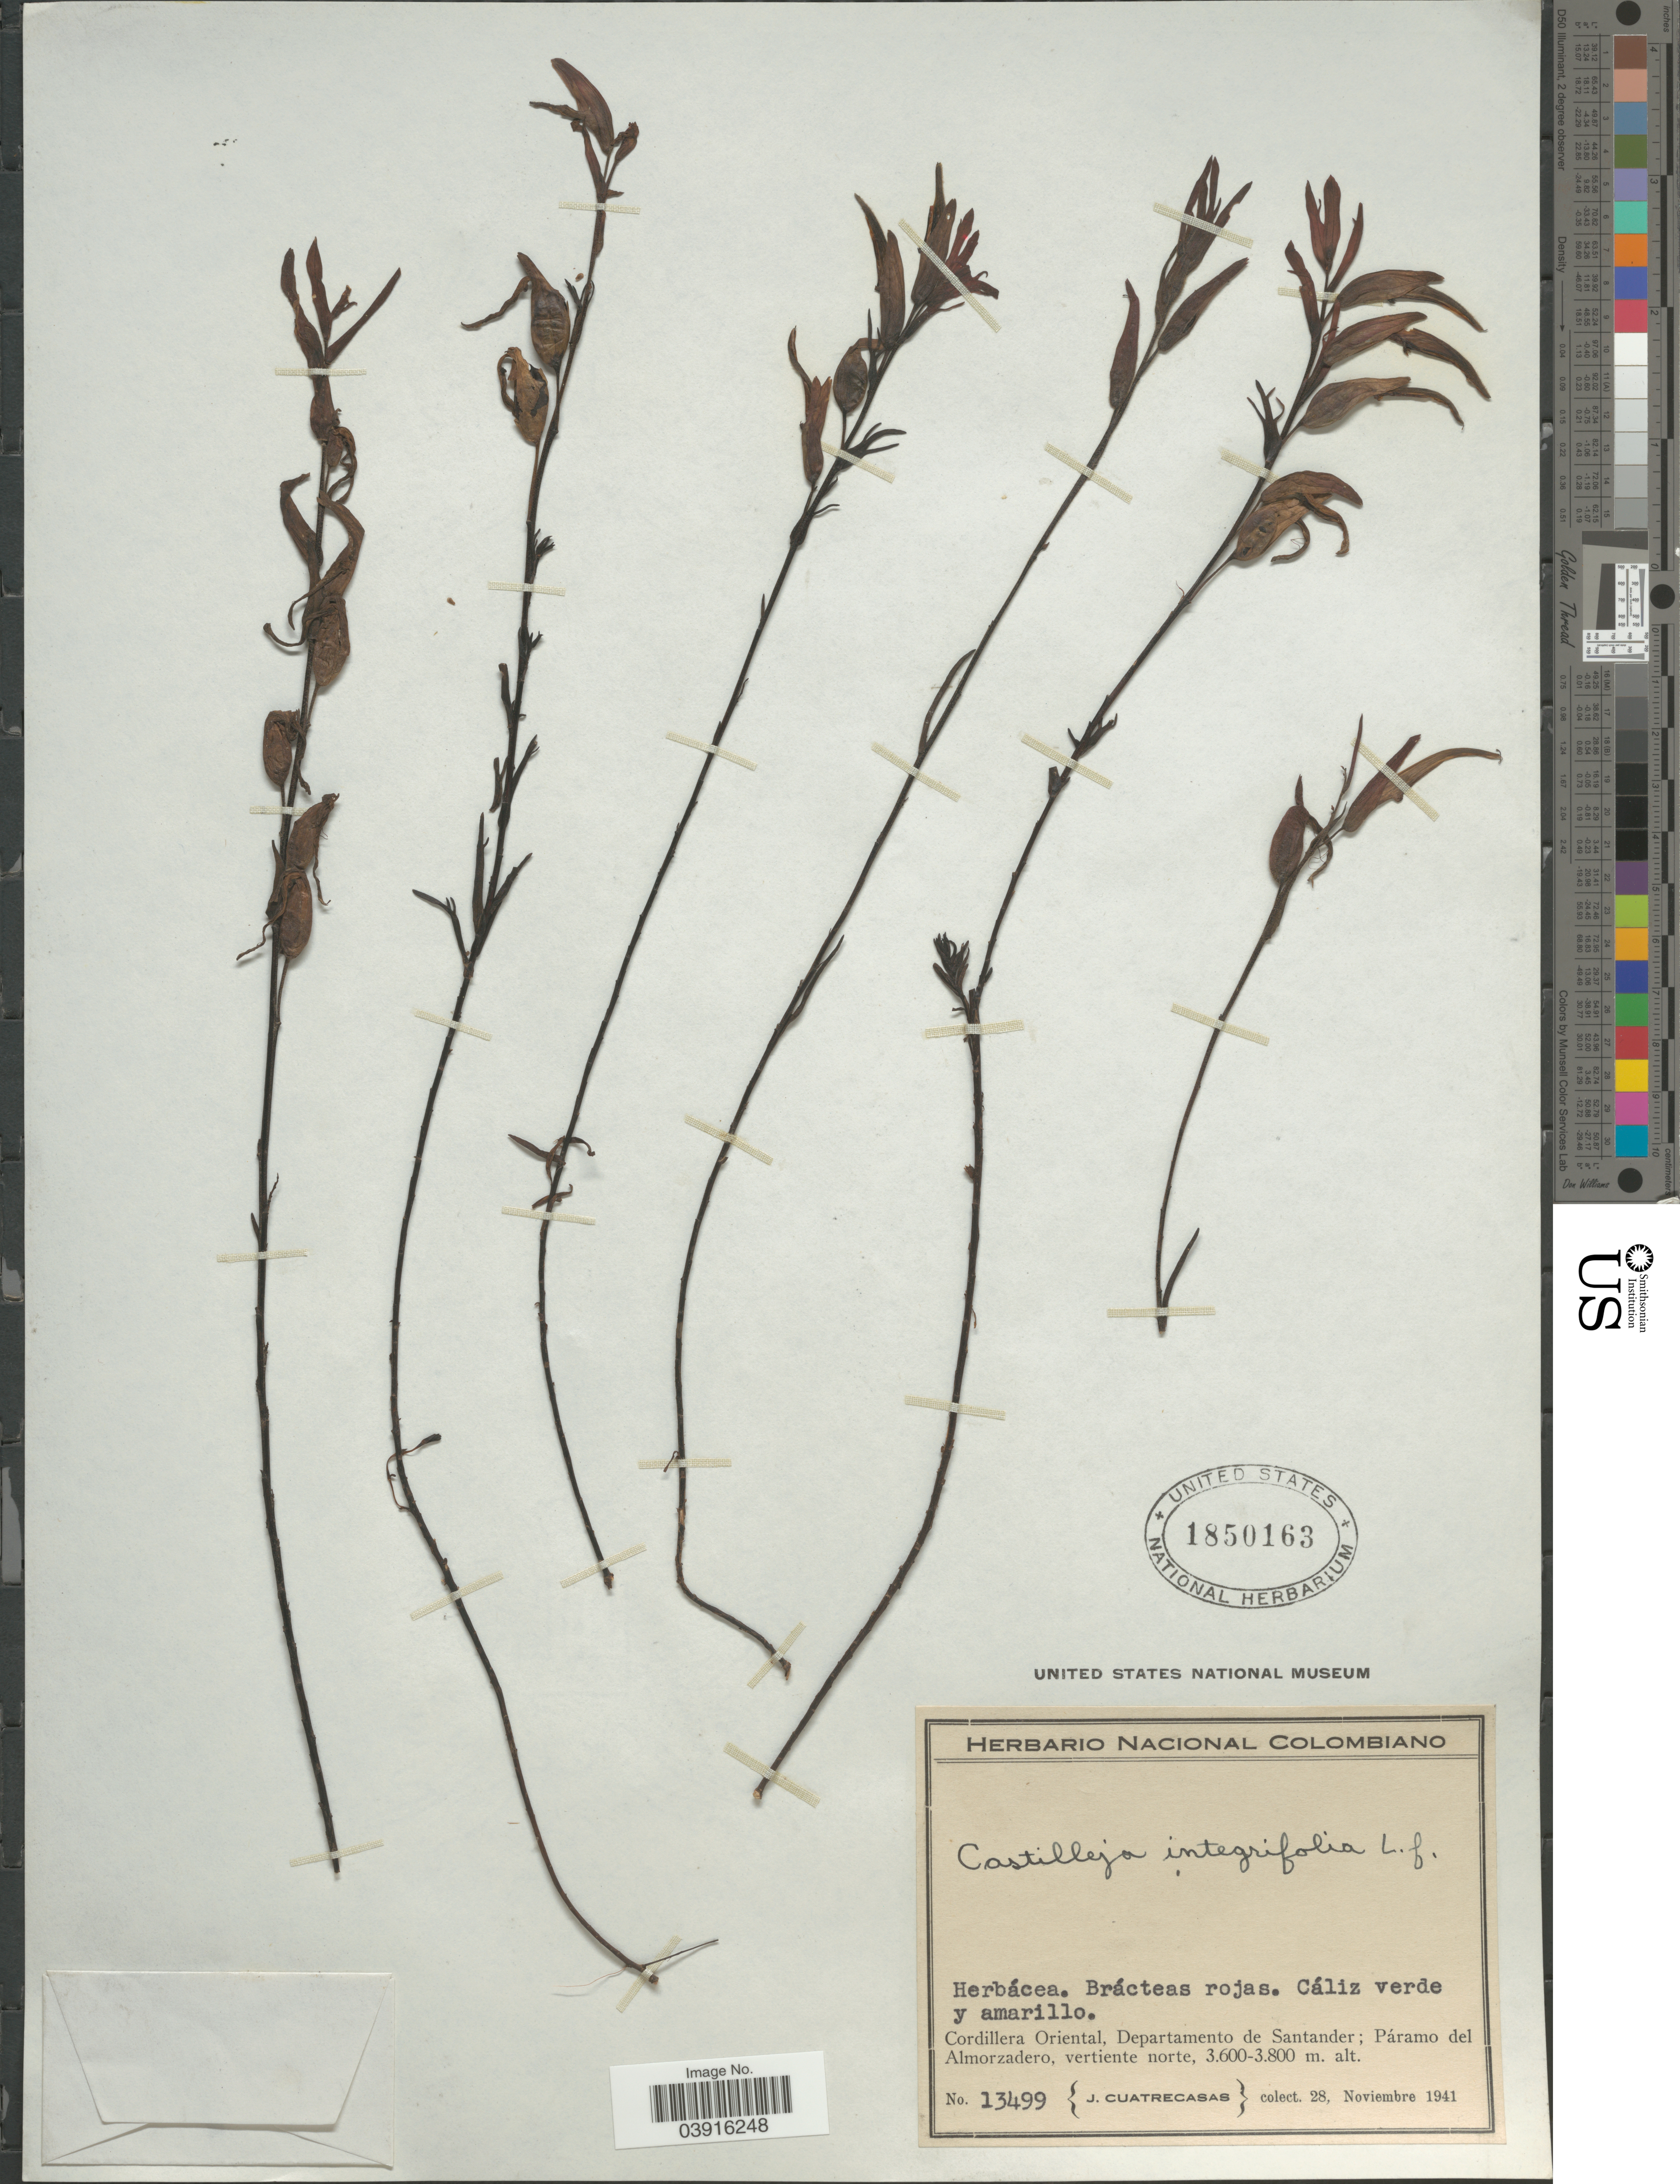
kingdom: Plantae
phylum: Tracheophyta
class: Magnoliopsida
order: Lamiales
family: Orobanchaceae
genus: Castilleja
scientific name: Castilleja fissifolia var. integrifolia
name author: (L. f.) Wedd.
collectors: J. Cuatrecasas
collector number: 13499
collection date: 1941-11-28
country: Colombia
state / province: Santander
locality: Cordillera Oriental, Departamento de Santander; Páramo del Almorzadero, vertiente norte.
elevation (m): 3600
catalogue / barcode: US 1850163